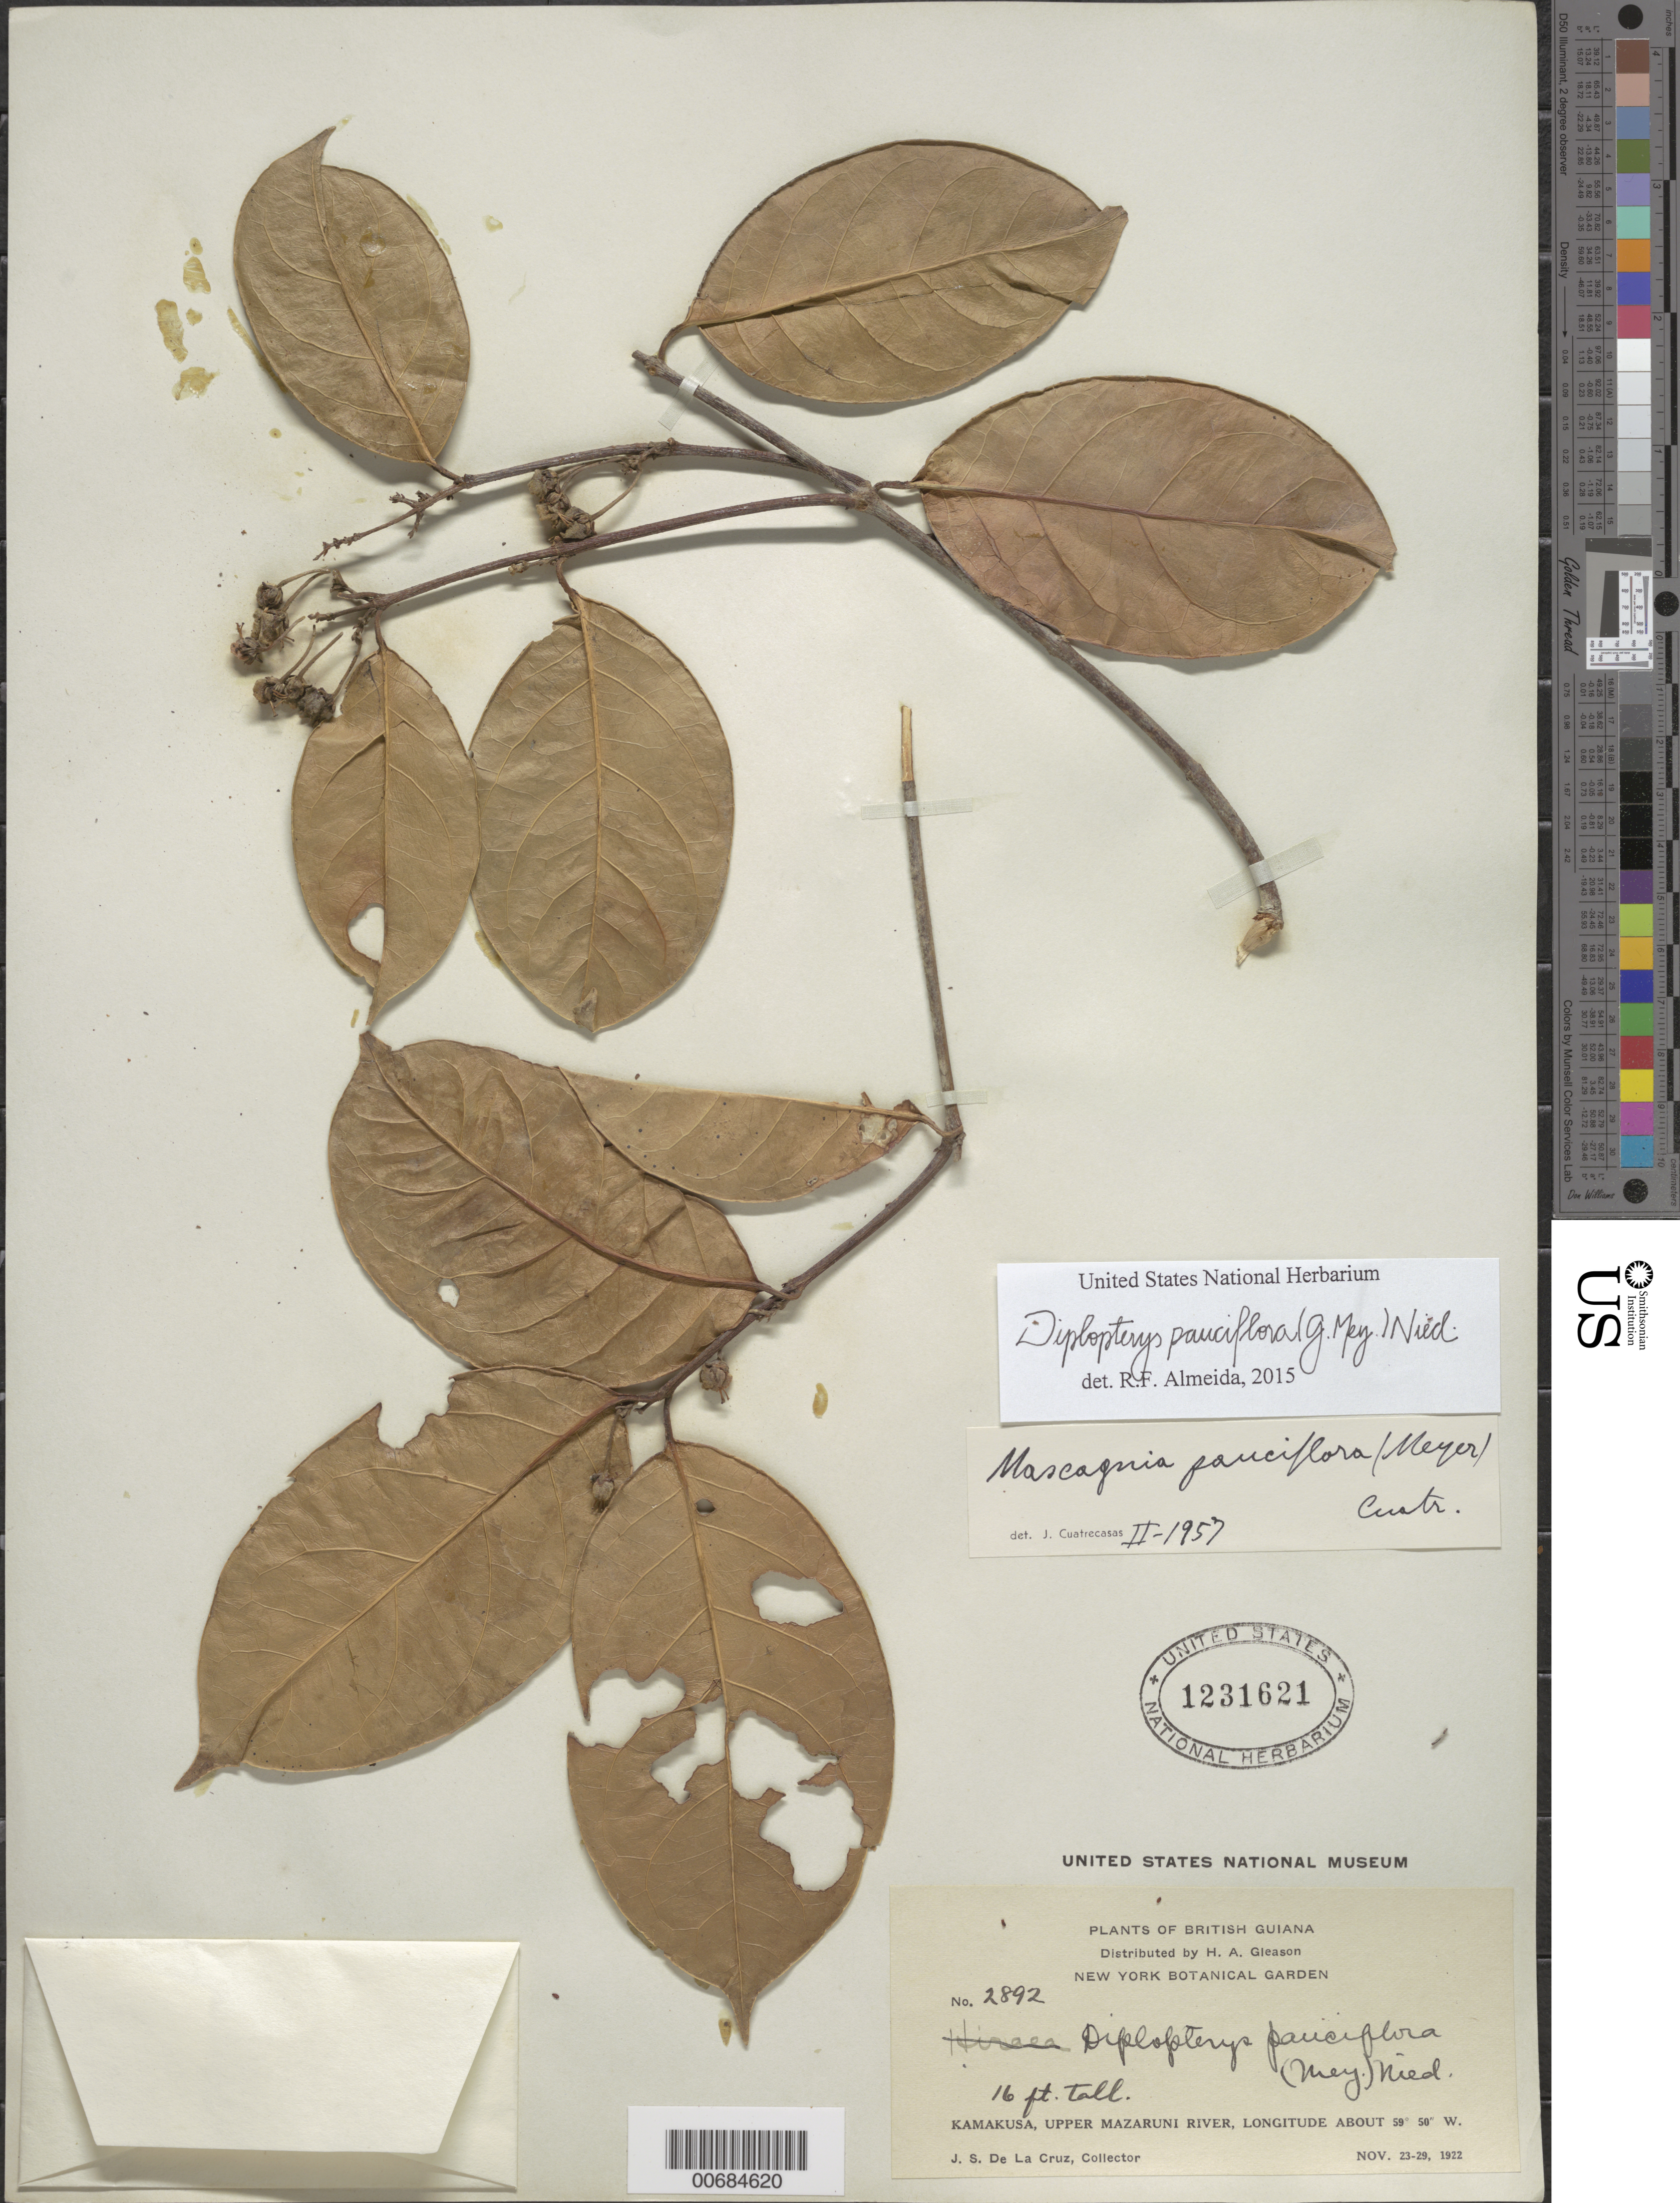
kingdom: Plantae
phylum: Tracheophyta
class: Magnoliopsida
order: Malpighiales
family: Malpighiaceae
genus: Diplopterys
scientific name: Diplopterys pauciflora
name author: (G. Mey.) Nied.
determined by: De Almeida, R. F., (HUEFS), Universidade Estadual de Feira de Santana (BRAZIL)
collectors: J. S. de la Cruz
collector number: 2892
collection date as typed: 23-Nov-22 to 29-Nov-22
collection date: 1922-11-23/1922-11-29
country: Guyana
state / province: Cuyuni-Mazaruni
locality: Kamakusa, Upper Mazaruni R.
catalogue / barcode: US 1231621